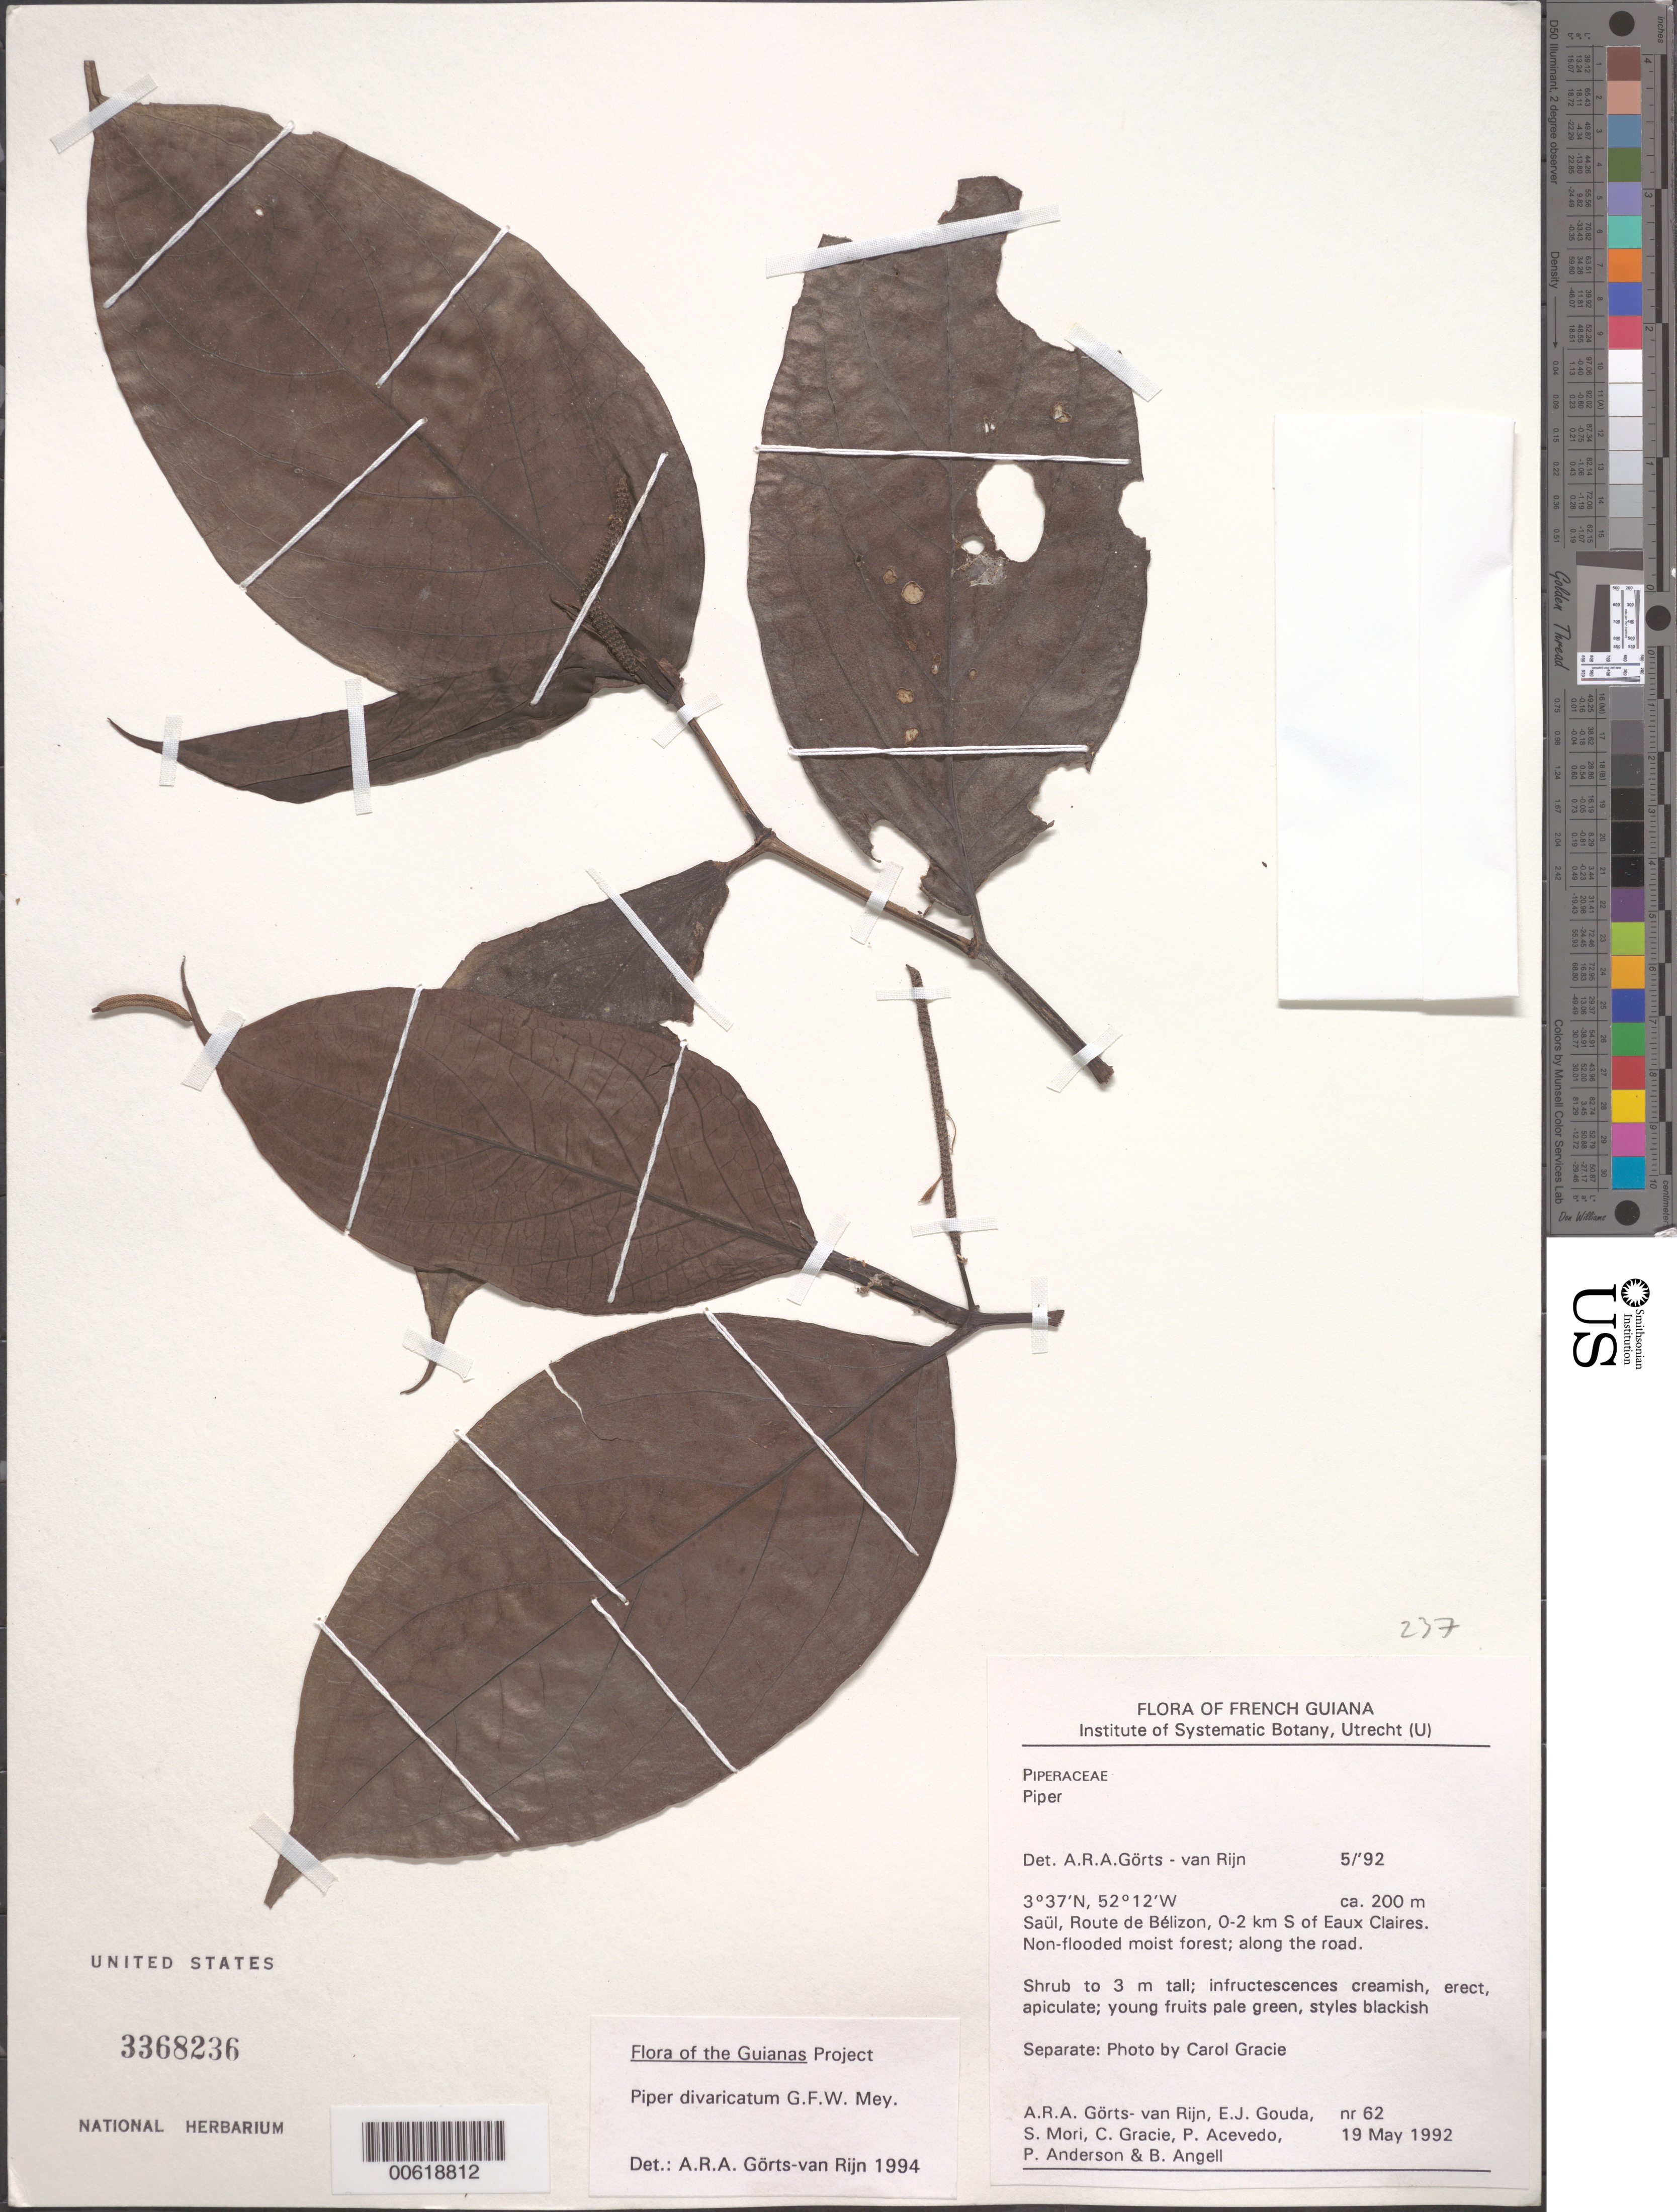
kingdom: Plantae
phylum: Tracheophyta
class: Magnoliopsida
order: Piperales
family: Piperaceae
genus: Piper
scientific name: Piper divaricatum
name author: G. Mey.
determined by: Görts-van Rijn, A. R. A.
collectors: A. .R. A. Görts-van Rijn, E. J. Gouda, S. Mori, C. A. Gracie, P. Acevedo-Rodr., -- Anderson & Bobbi Angell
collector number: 62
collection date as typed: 19-May-92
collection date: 1992-05-19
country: French Guiana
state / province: Saint-Laurent-du-Maroni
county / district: Saül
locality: Route de Bélizon, 0-2 km S of Eaux Claires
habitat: Non-flooded moist forest; along road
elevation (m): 200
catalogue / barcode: US 3368236